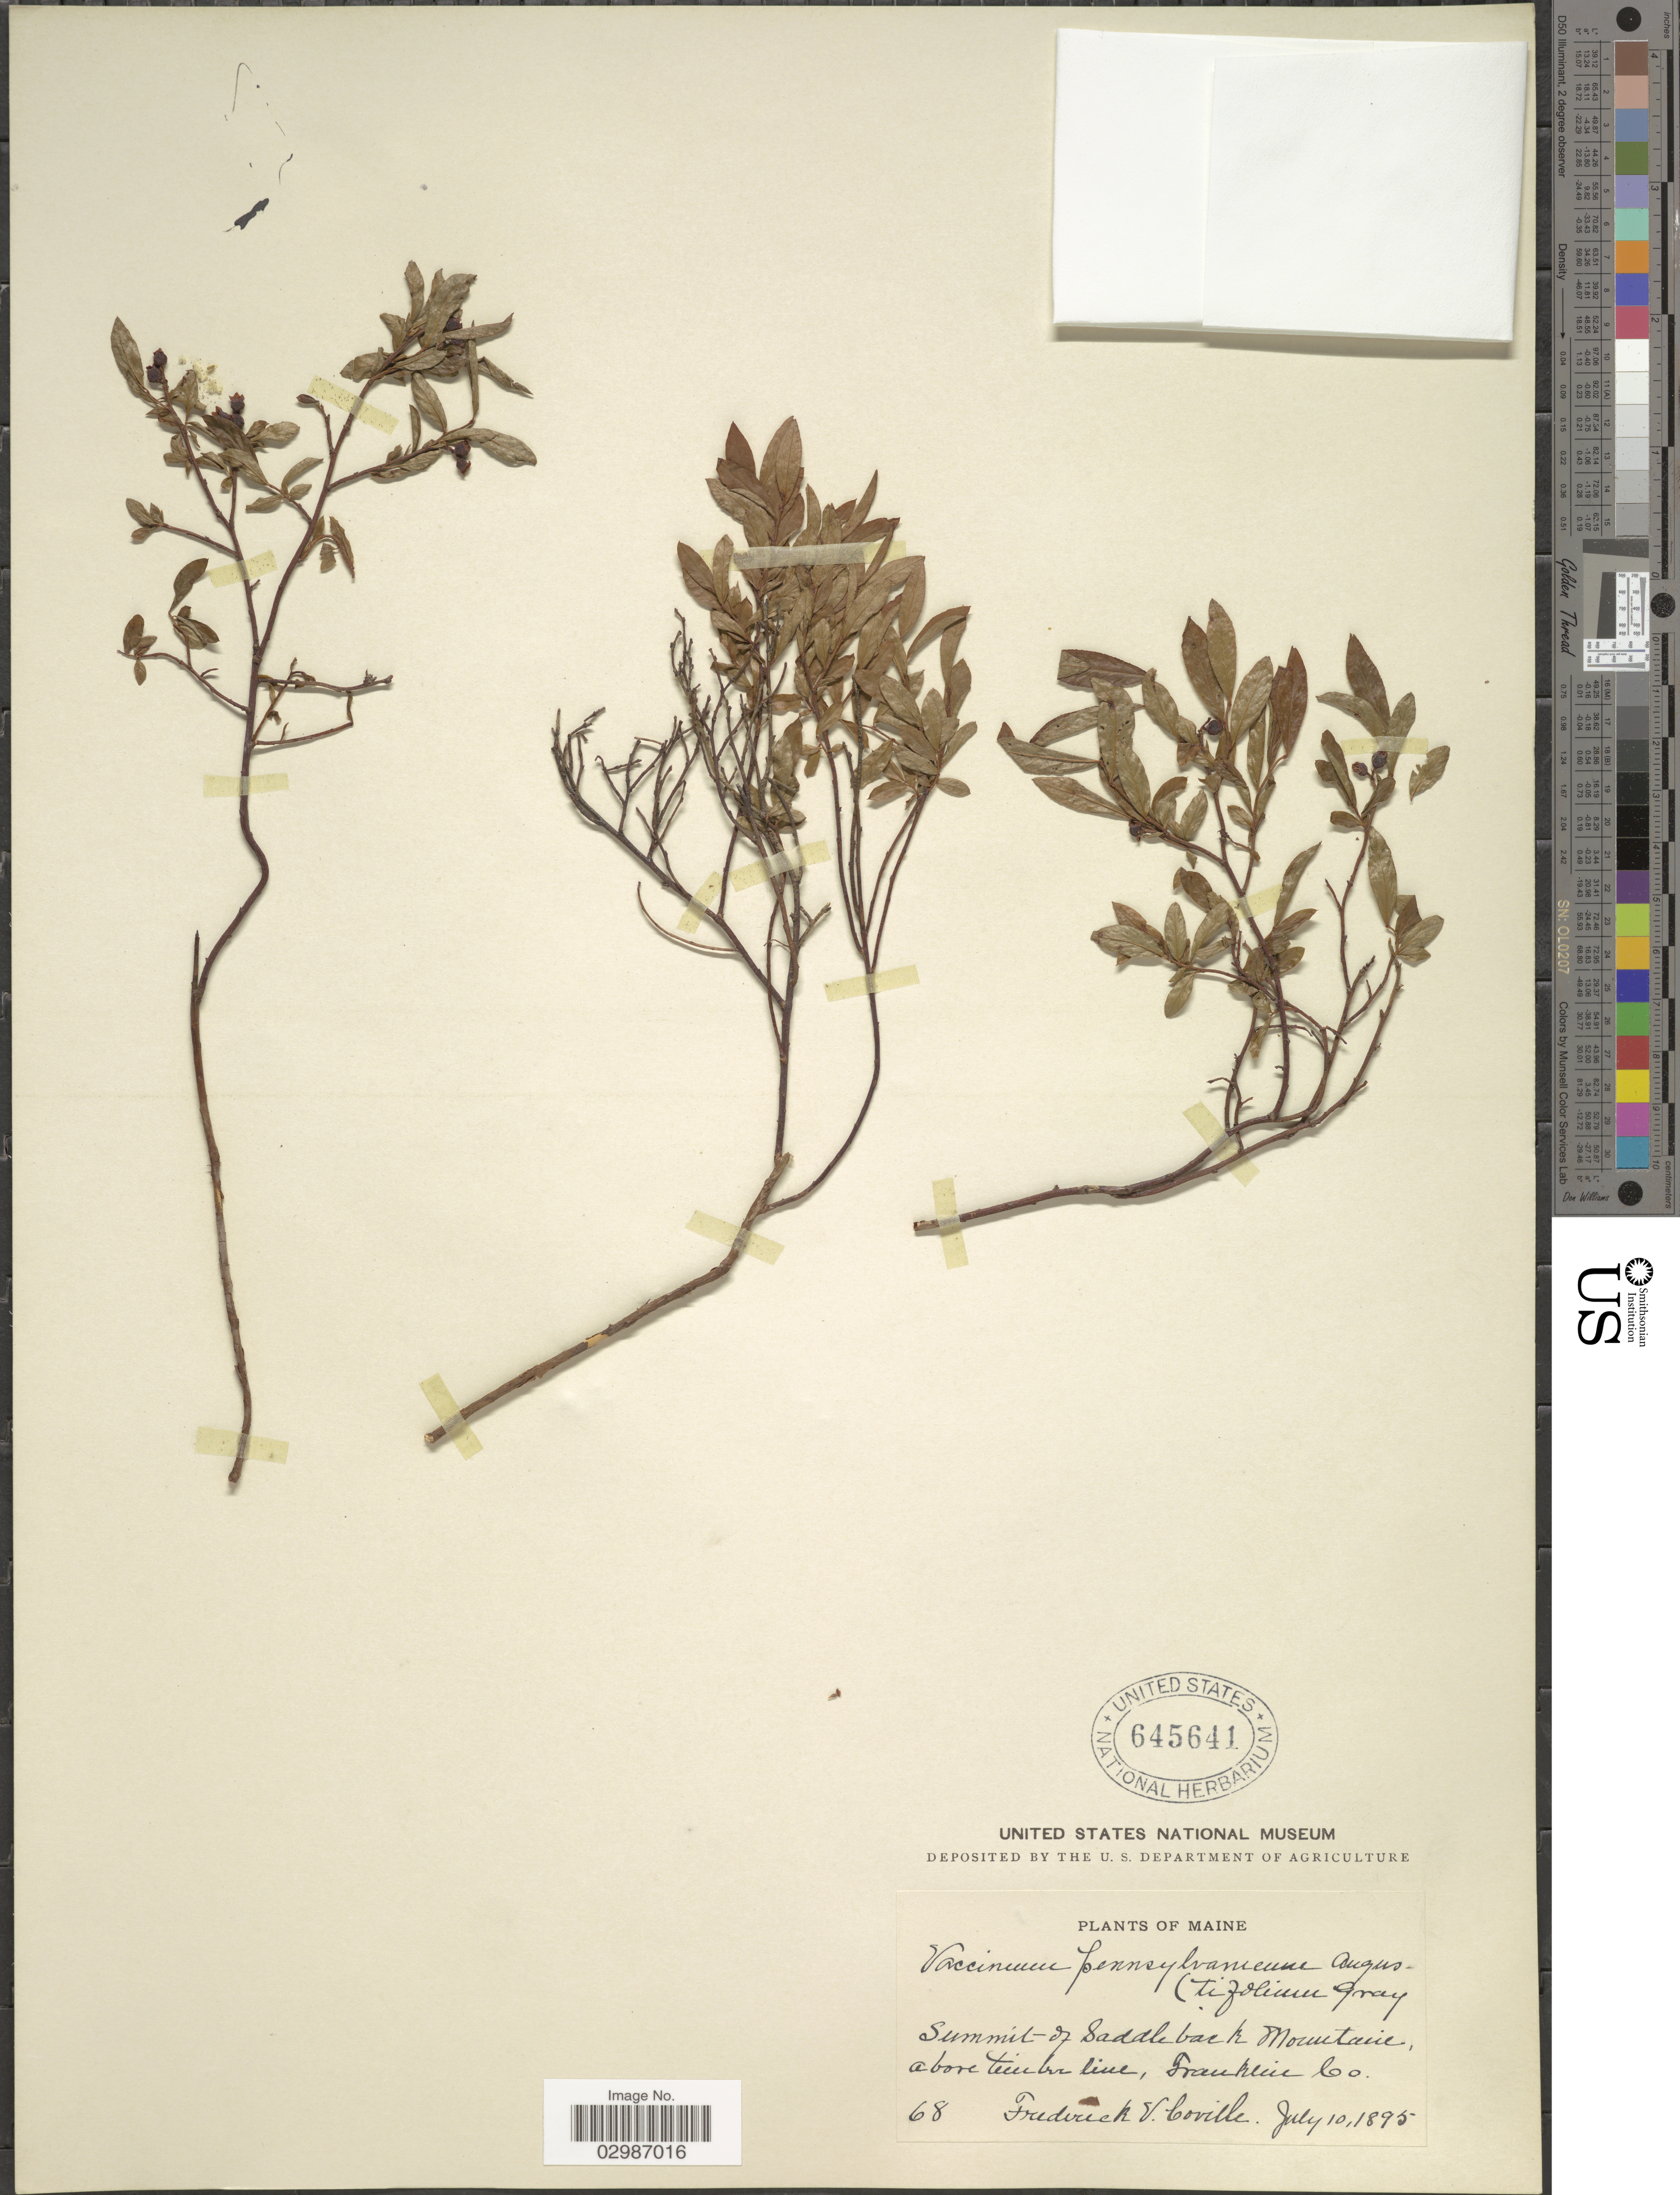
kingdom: Plantae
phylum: Tracheophyta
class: Magnoliopsida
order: Ericales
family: Ericaceae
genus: Vaccinium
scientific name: Vaccinium angustifolium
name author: Aiton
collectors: F. V. Coville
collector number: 68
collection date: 1895-07-10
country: United States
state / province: Maine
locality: Summit of Saddleback Mountain above Timber line, Franklin Co.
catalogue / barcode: US 645641